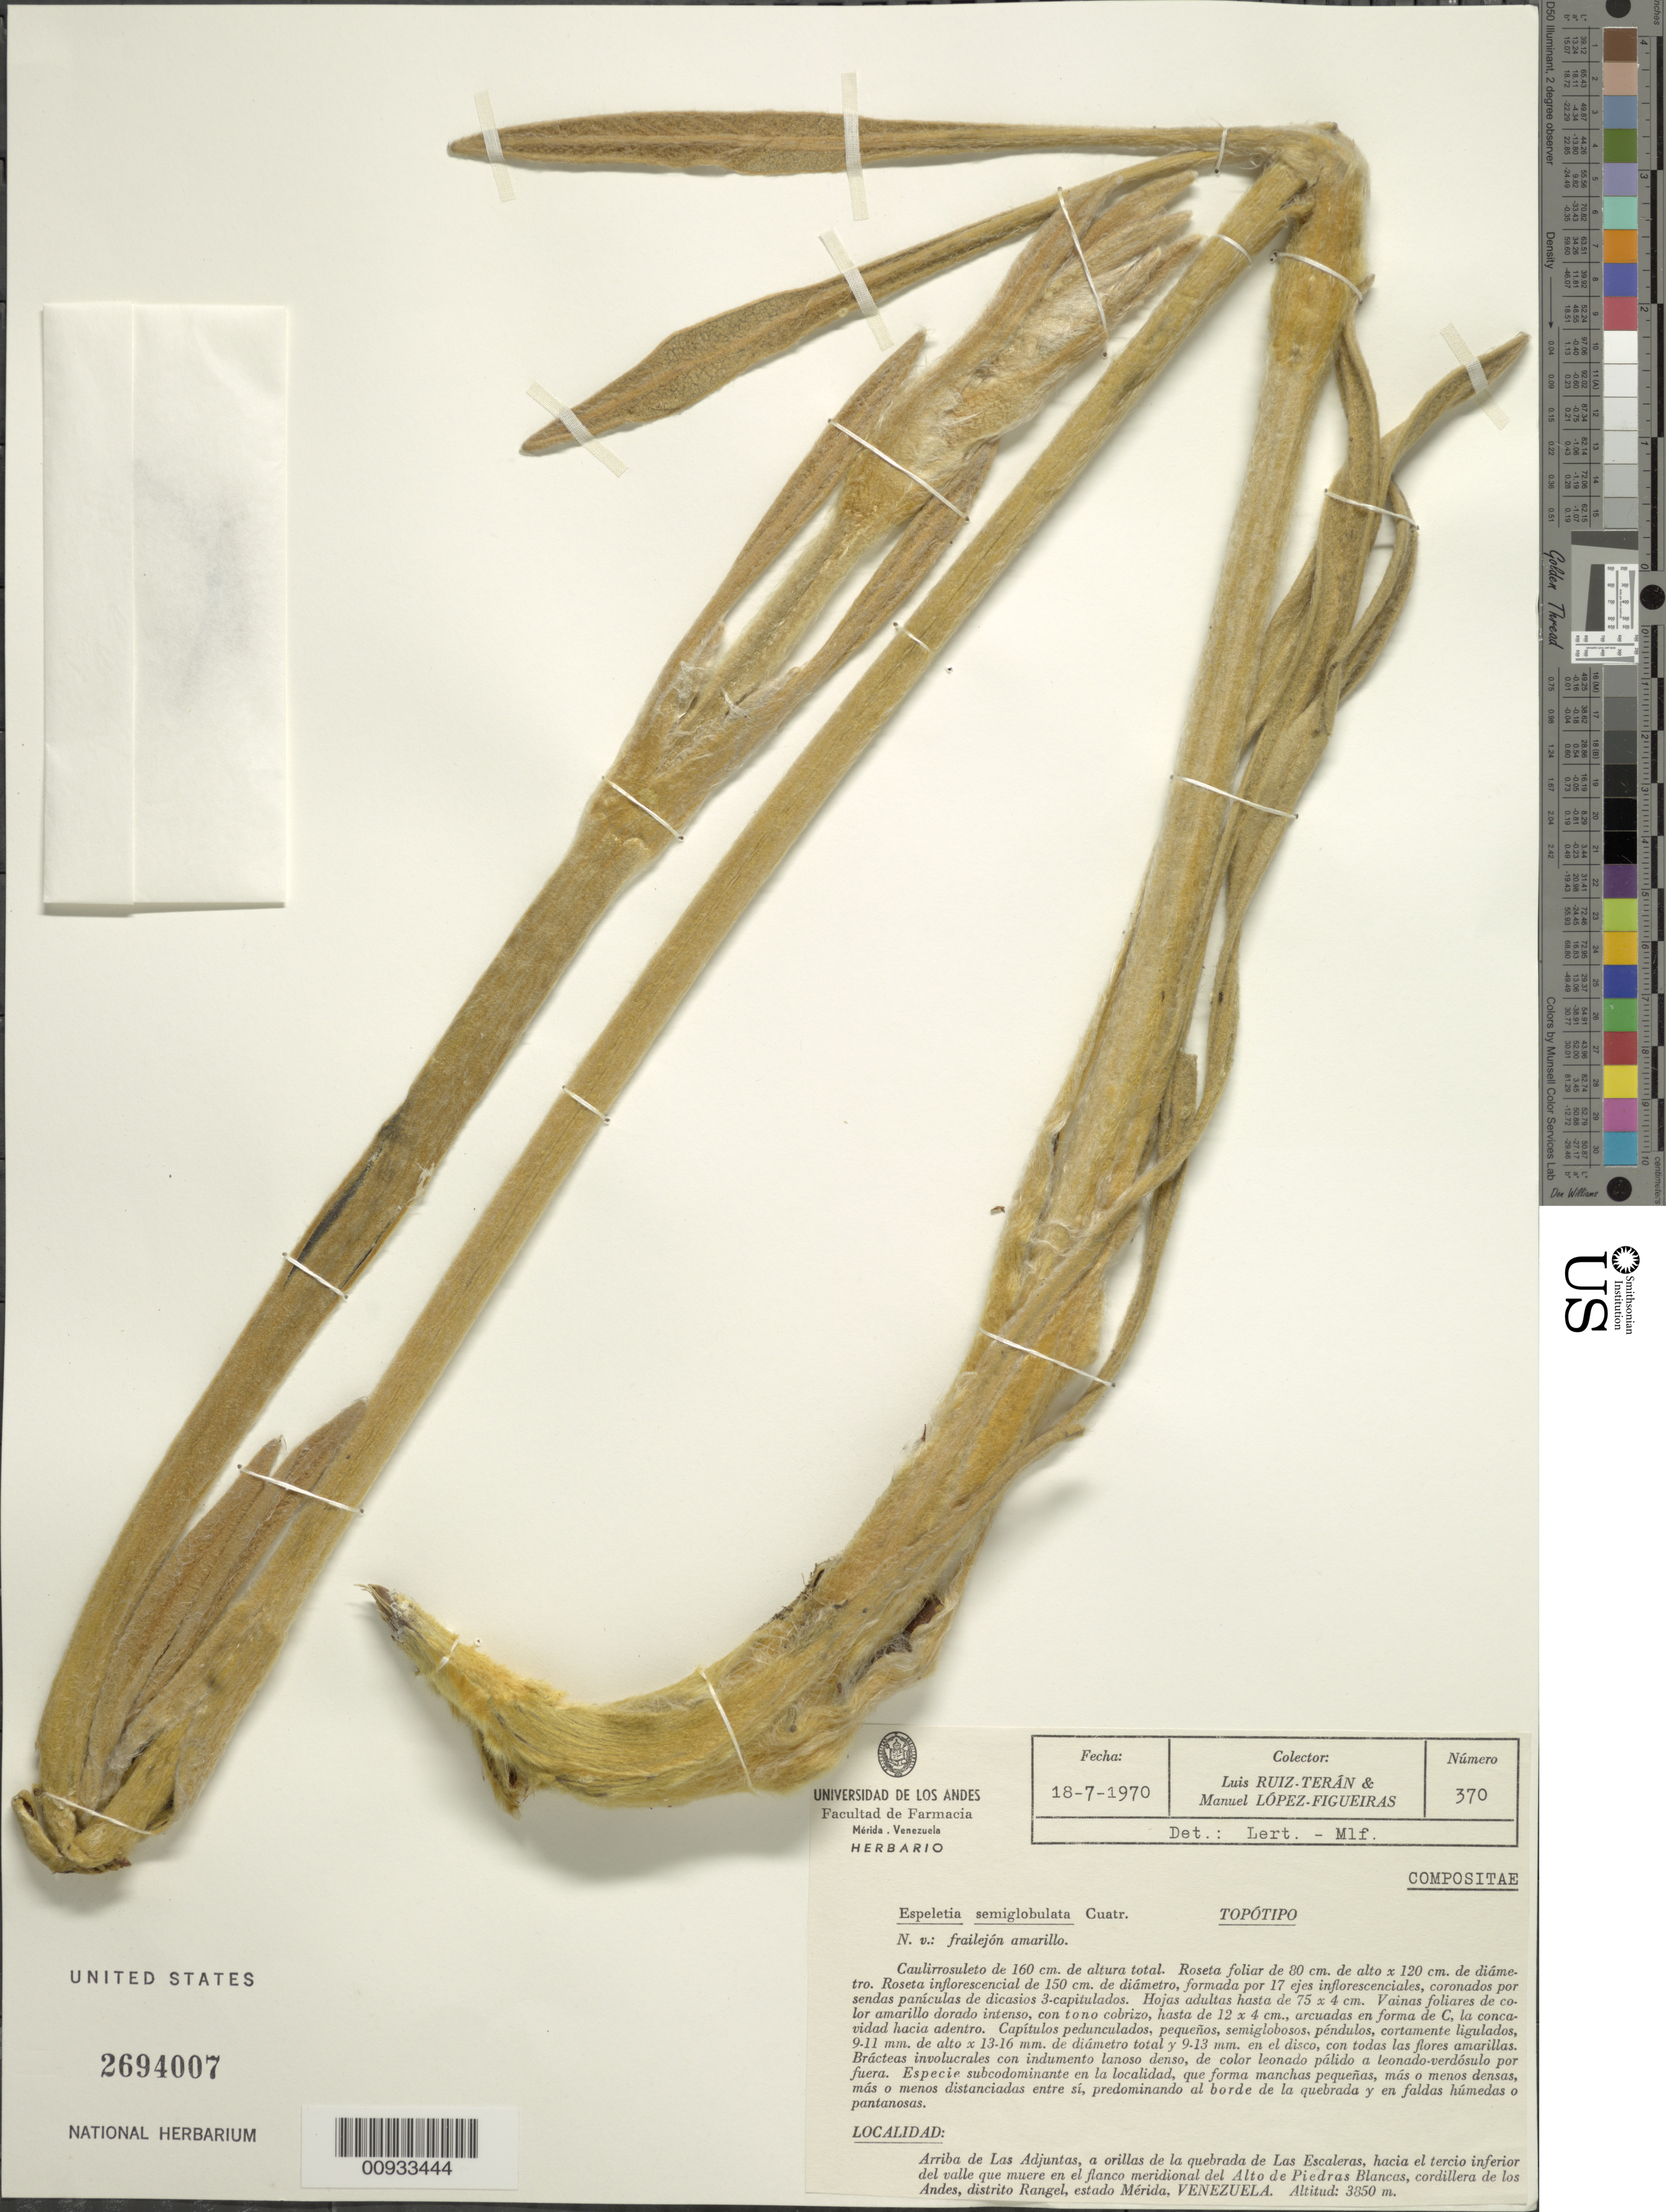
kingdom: Plantae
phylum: Tracheophyta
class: Magnoliopsida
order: Asterales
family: Asteraceae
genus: Espeletia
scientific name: Espeletia semiglobulata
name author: Cuatrec.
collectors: L. Teran & M. López Figueiras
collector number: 370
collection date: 1970-07-18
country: Venezuela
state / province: Mérida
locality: Arriba deLas Adjuntas, a orillas de la quebrada de Las Escaleras, hacia el tercio inferior del valle que muere en el flanco meridional del Alto de Piedras Blancas, Cordillera de Los Andes, Distrito Rangel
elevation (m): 3850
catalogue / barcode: US 2694007